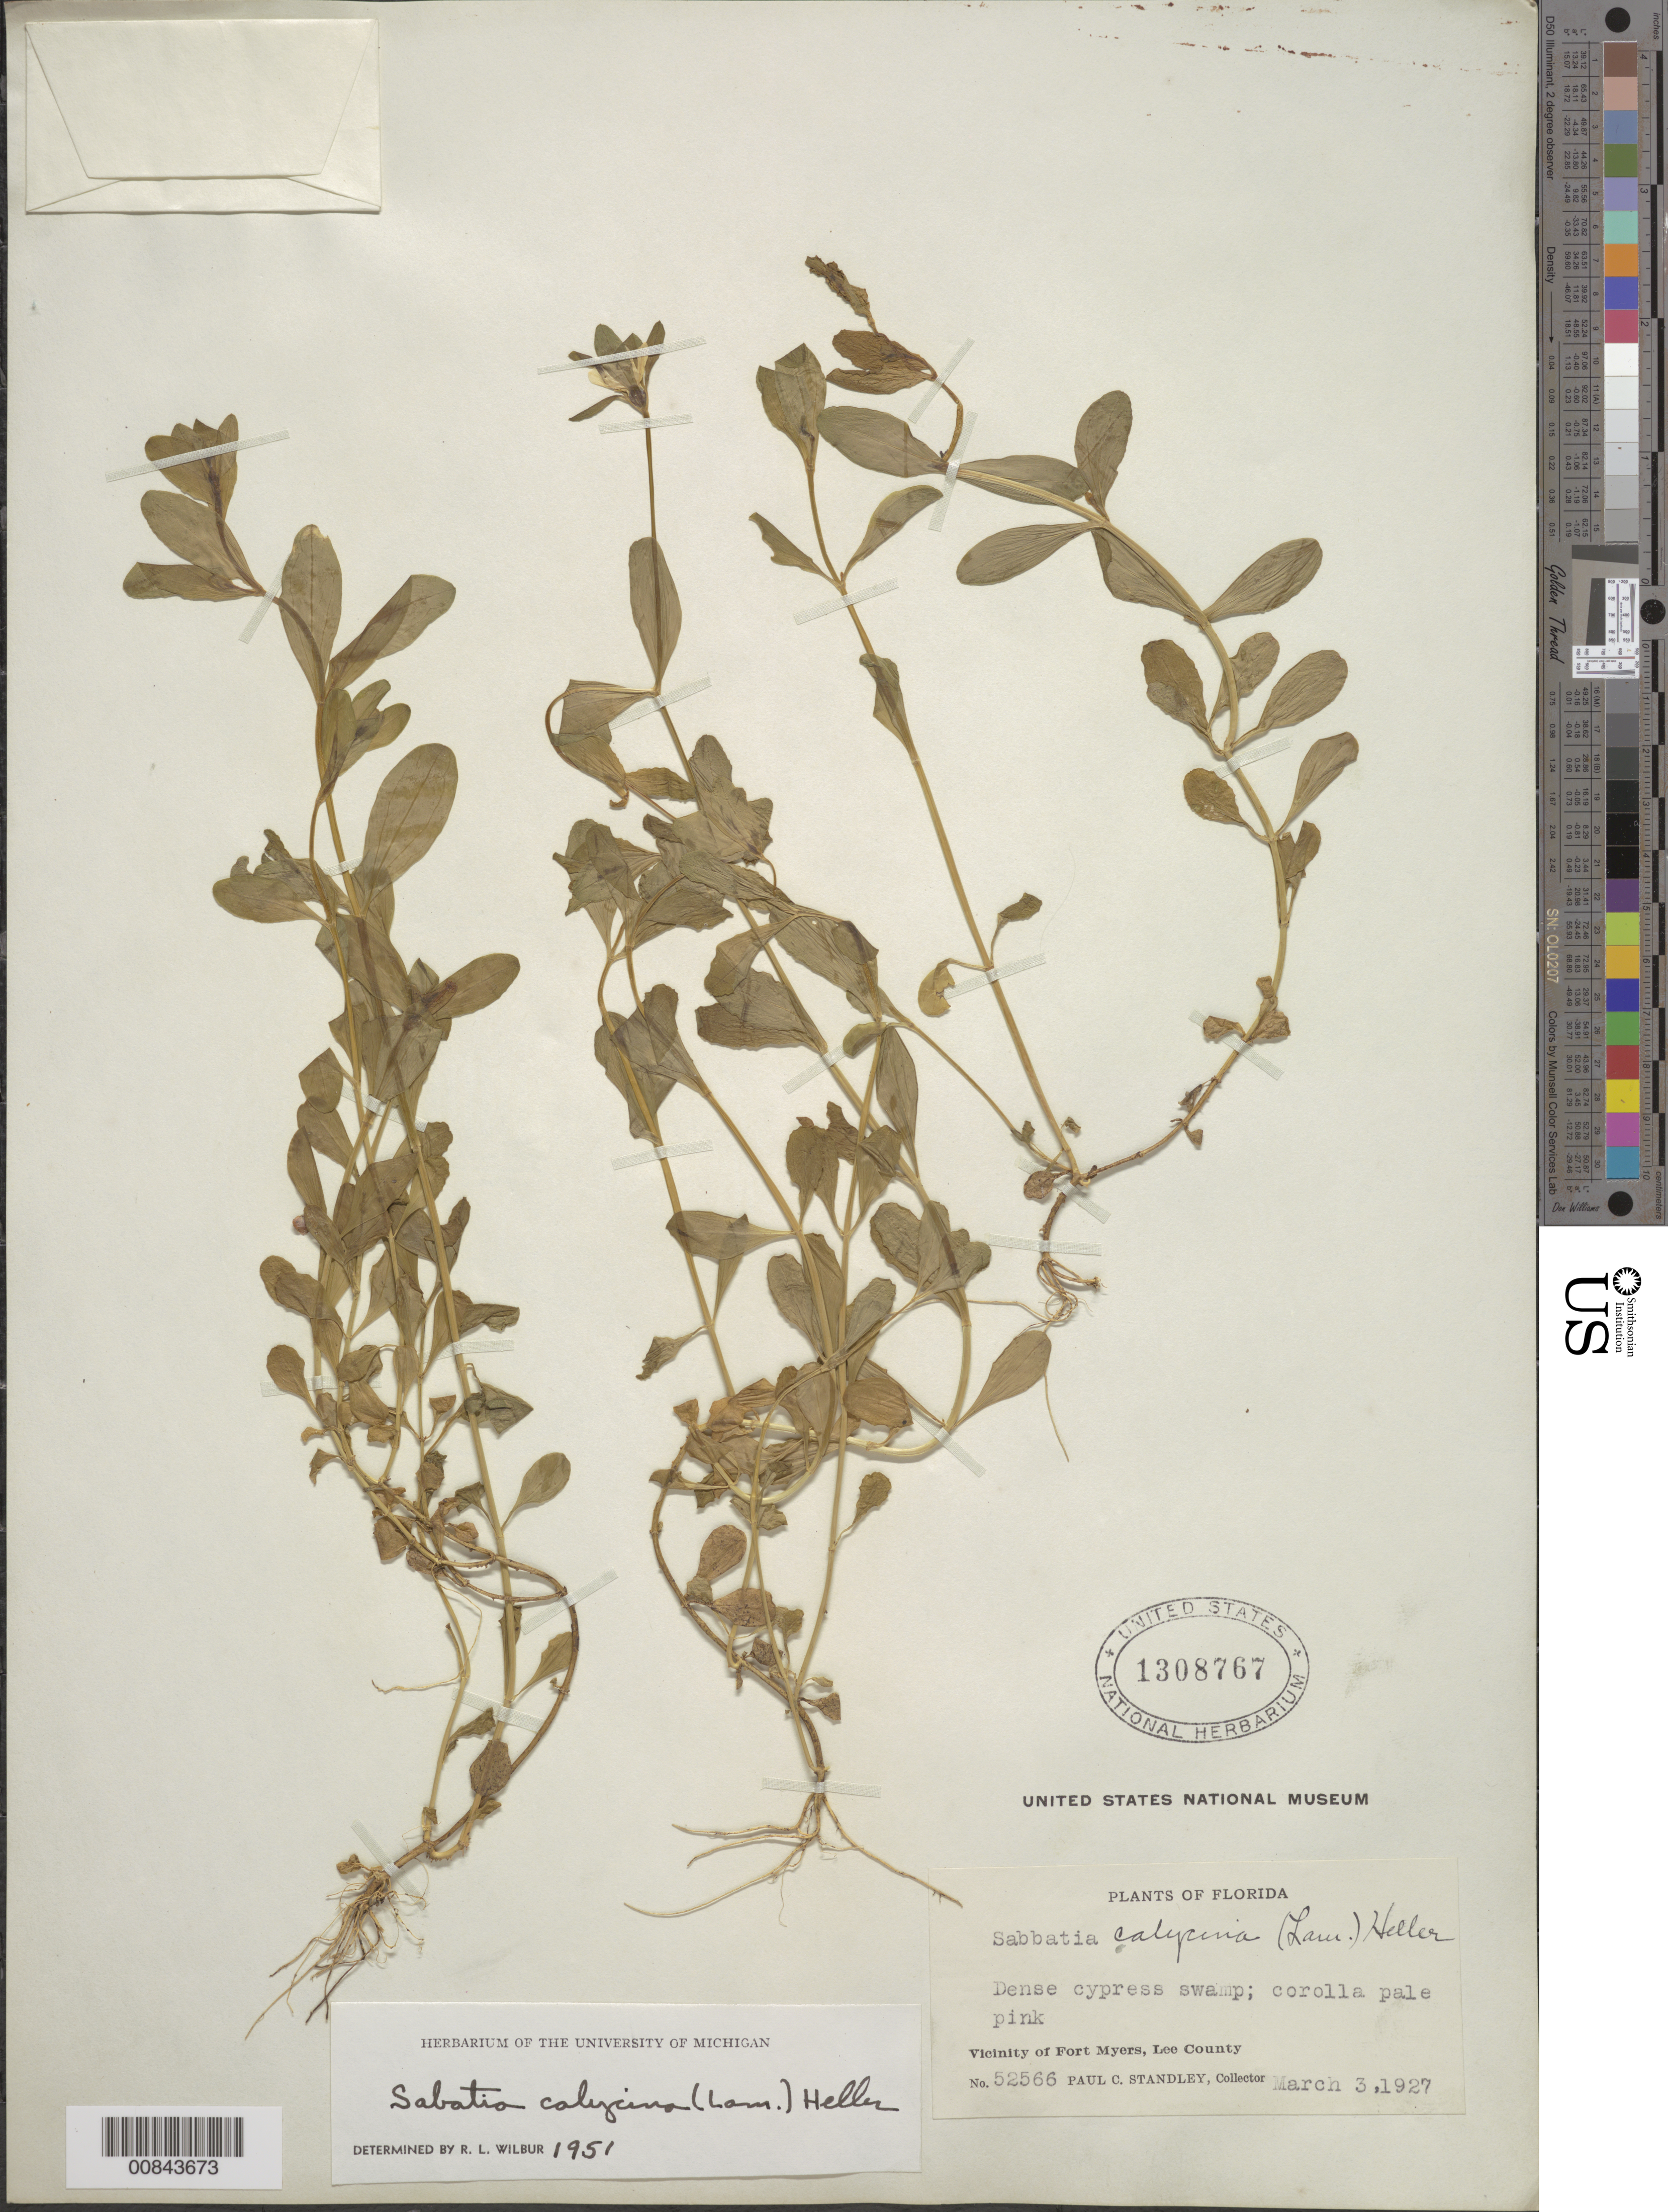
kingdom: Plantae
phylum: Tracheophyta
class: Magnoliopsida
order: Gentianales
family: Gentianaceae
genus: Sabatia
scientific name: Sabatia calycina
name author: (Lam.) A. Heller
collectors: P. C. Standley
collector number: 52566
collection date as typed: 03 Mar 1927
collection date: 1927-03-03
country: United States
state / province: Florida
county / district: Lee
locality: Fort Myers.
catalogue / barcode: US 1308767